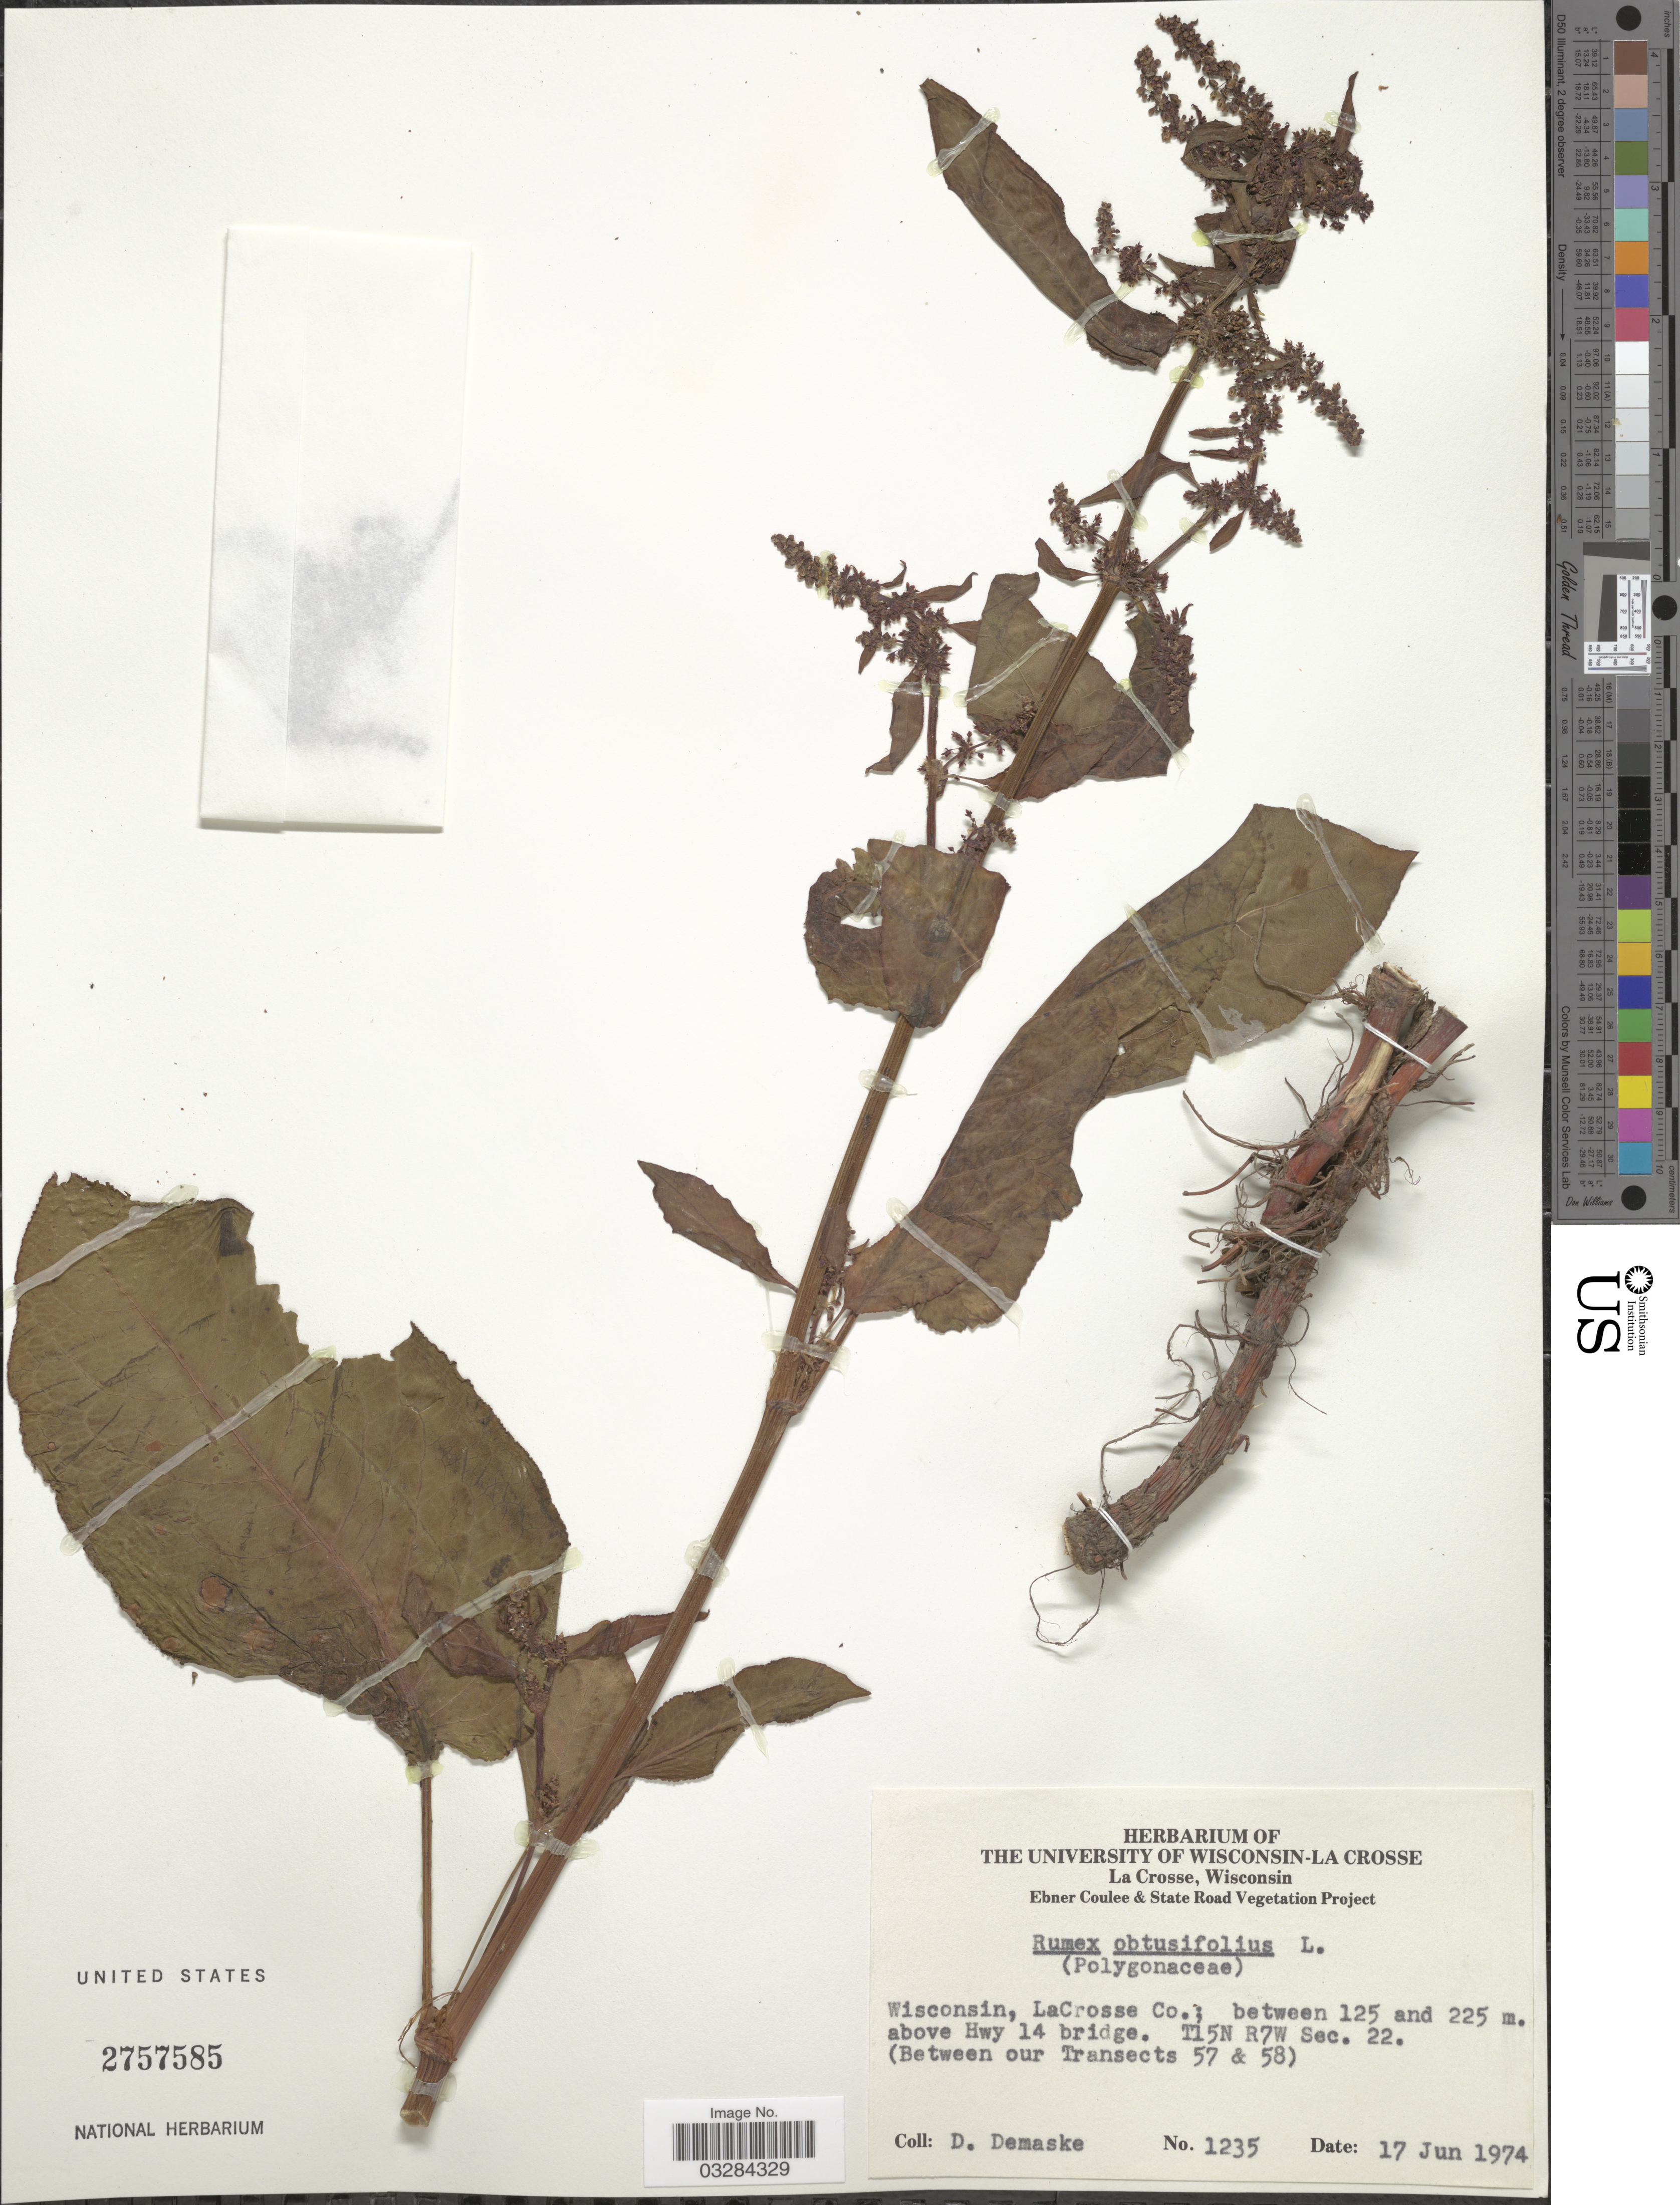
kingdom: Plantae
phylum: Tracheophyta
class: Magnoliopsida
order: Caryophyllales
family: Polygonaceae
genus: Rumex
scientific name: Rumex obtusifolius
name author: L.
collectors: D. Demaske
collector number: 1235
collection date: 1974-06-17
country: United States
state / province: Wisconsin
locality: La Crosse Co.; between 125 and 225 m. above Hwy 14 bridge. T15N R7W Sec. 22. (Between our Transect 57 & 58).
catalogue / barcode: US 2757585